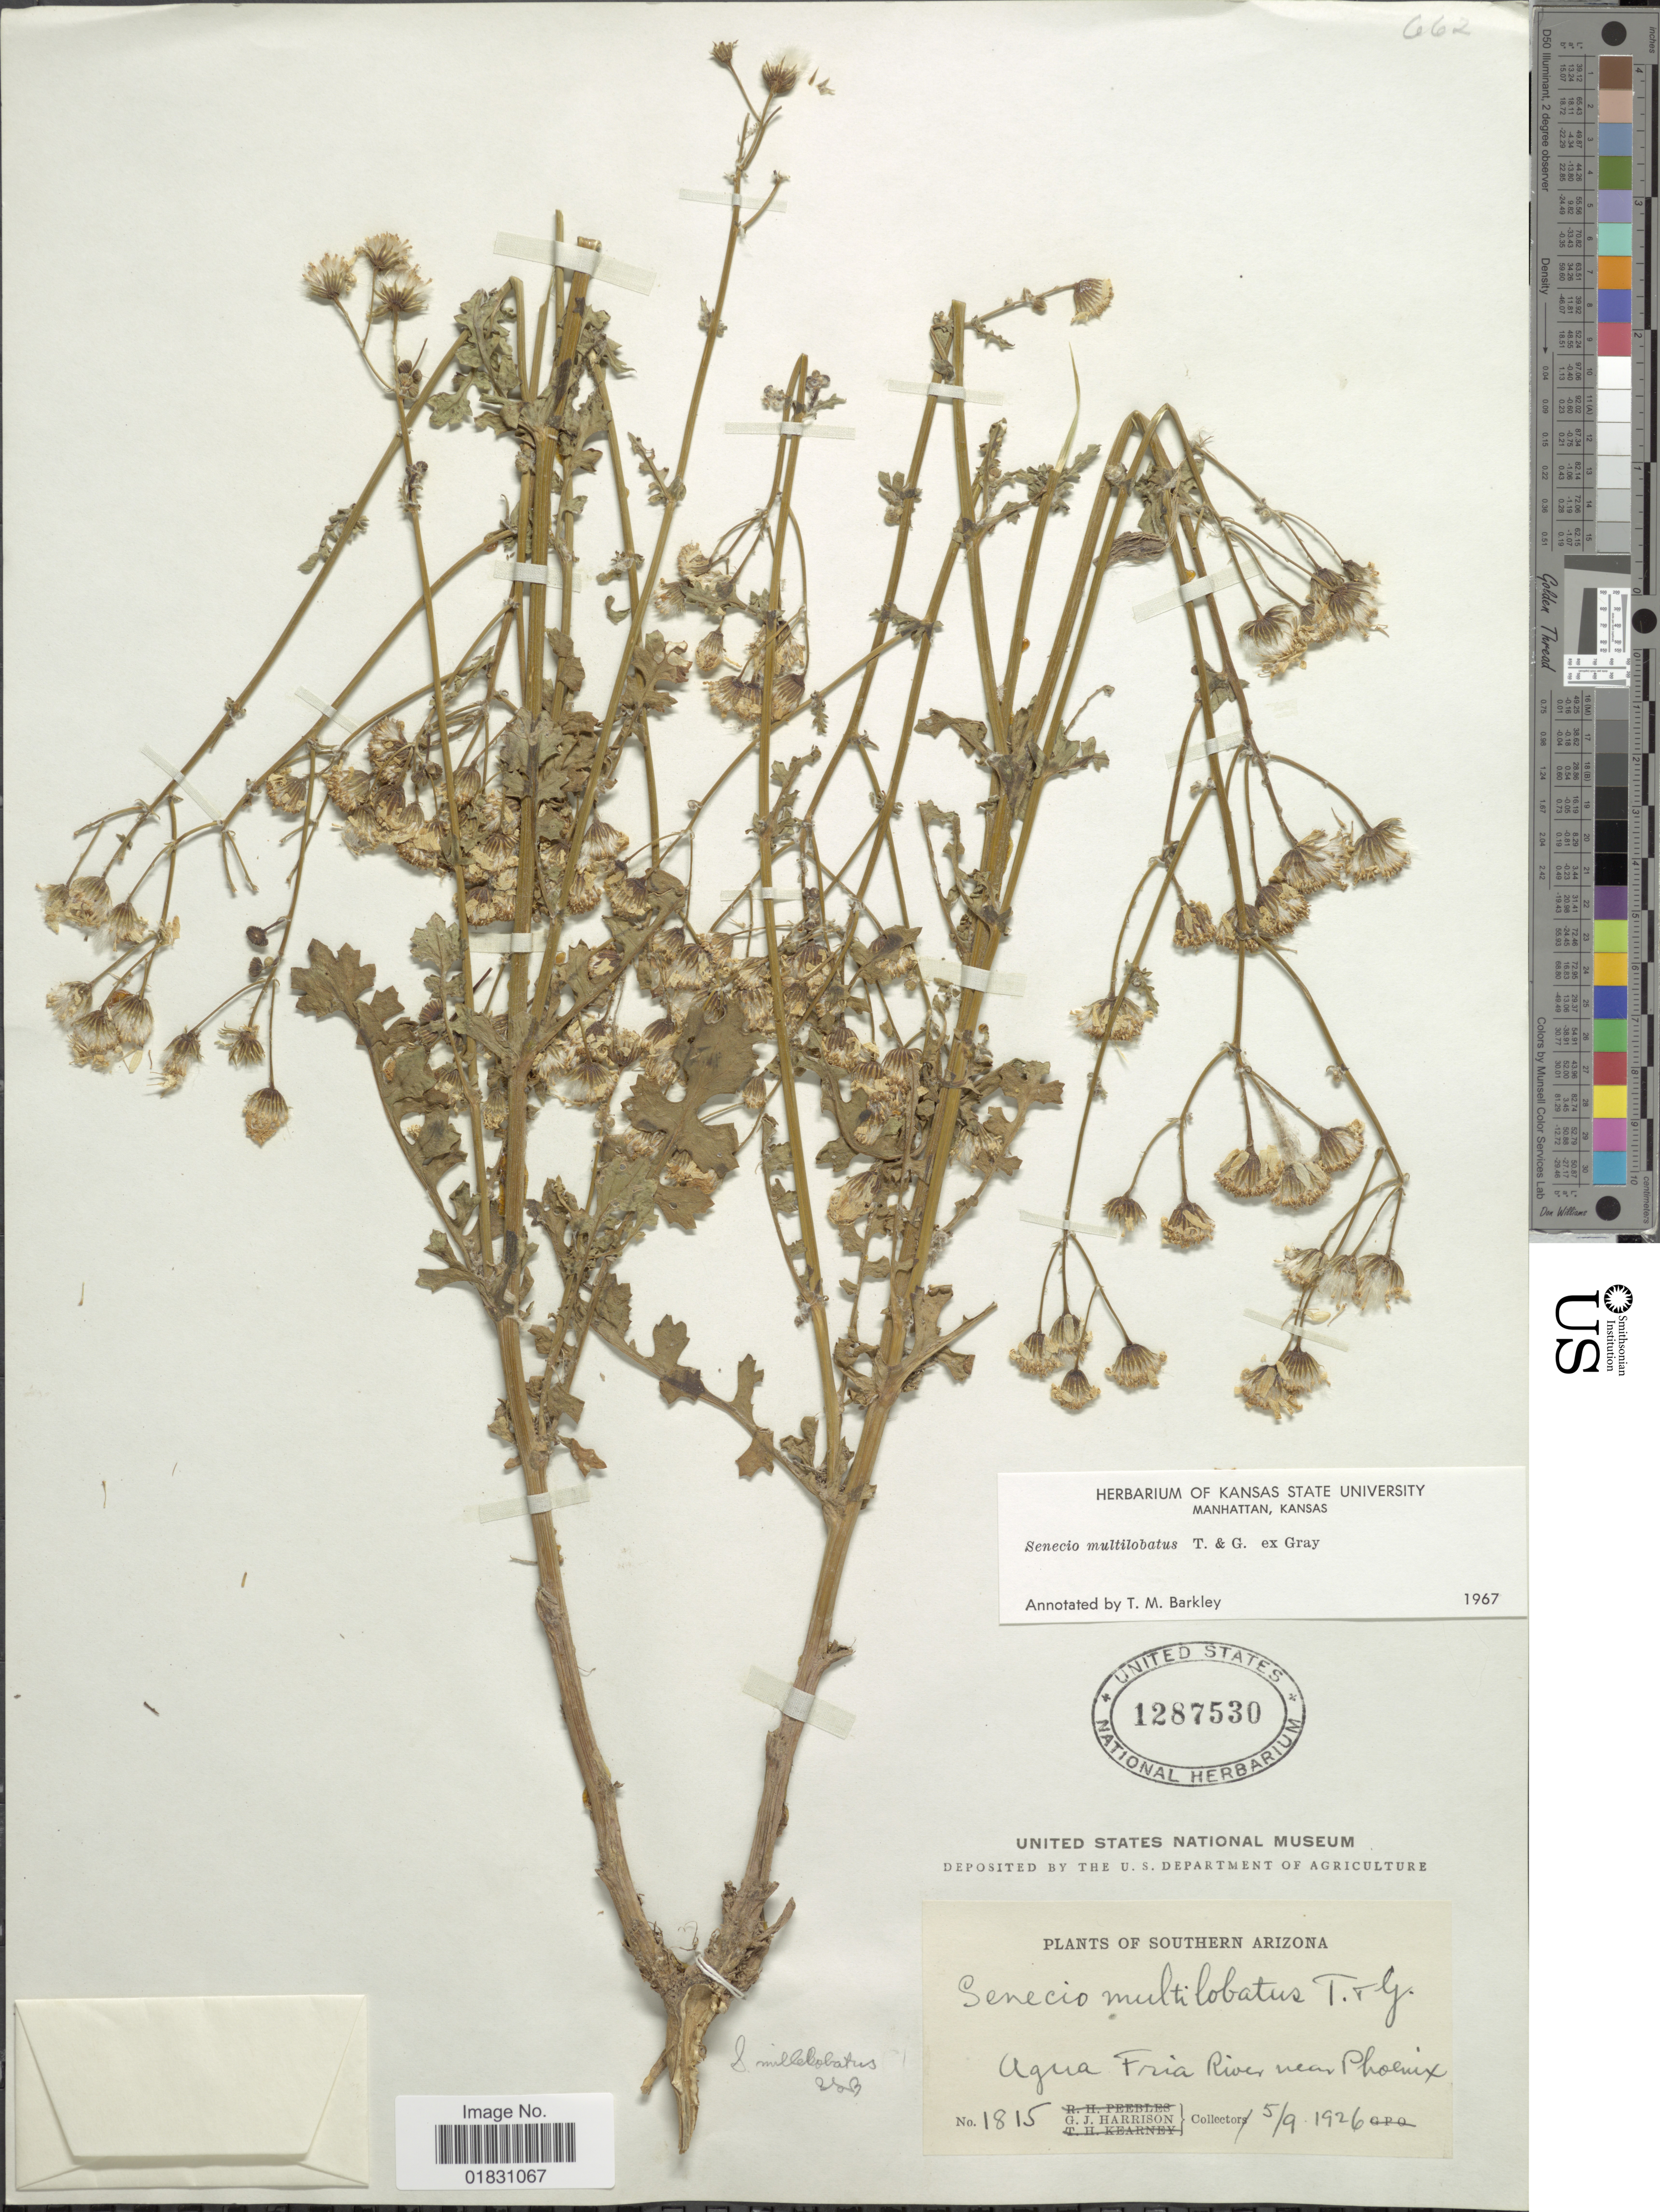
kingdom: Plantae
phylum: Tracheophyta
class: Magnoliopsida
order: Asterales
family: Asteraceae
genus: Packera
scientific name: Packera multilobata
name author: (Torr. & A. Gray) W.A. Weber & Á. Löve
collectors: G. J. Harrison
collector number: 1815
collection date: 1926-09-15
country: United States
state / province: Arizona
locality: Southern Arizona, Agua Fria River near Phoenix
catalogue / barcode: US 1287530